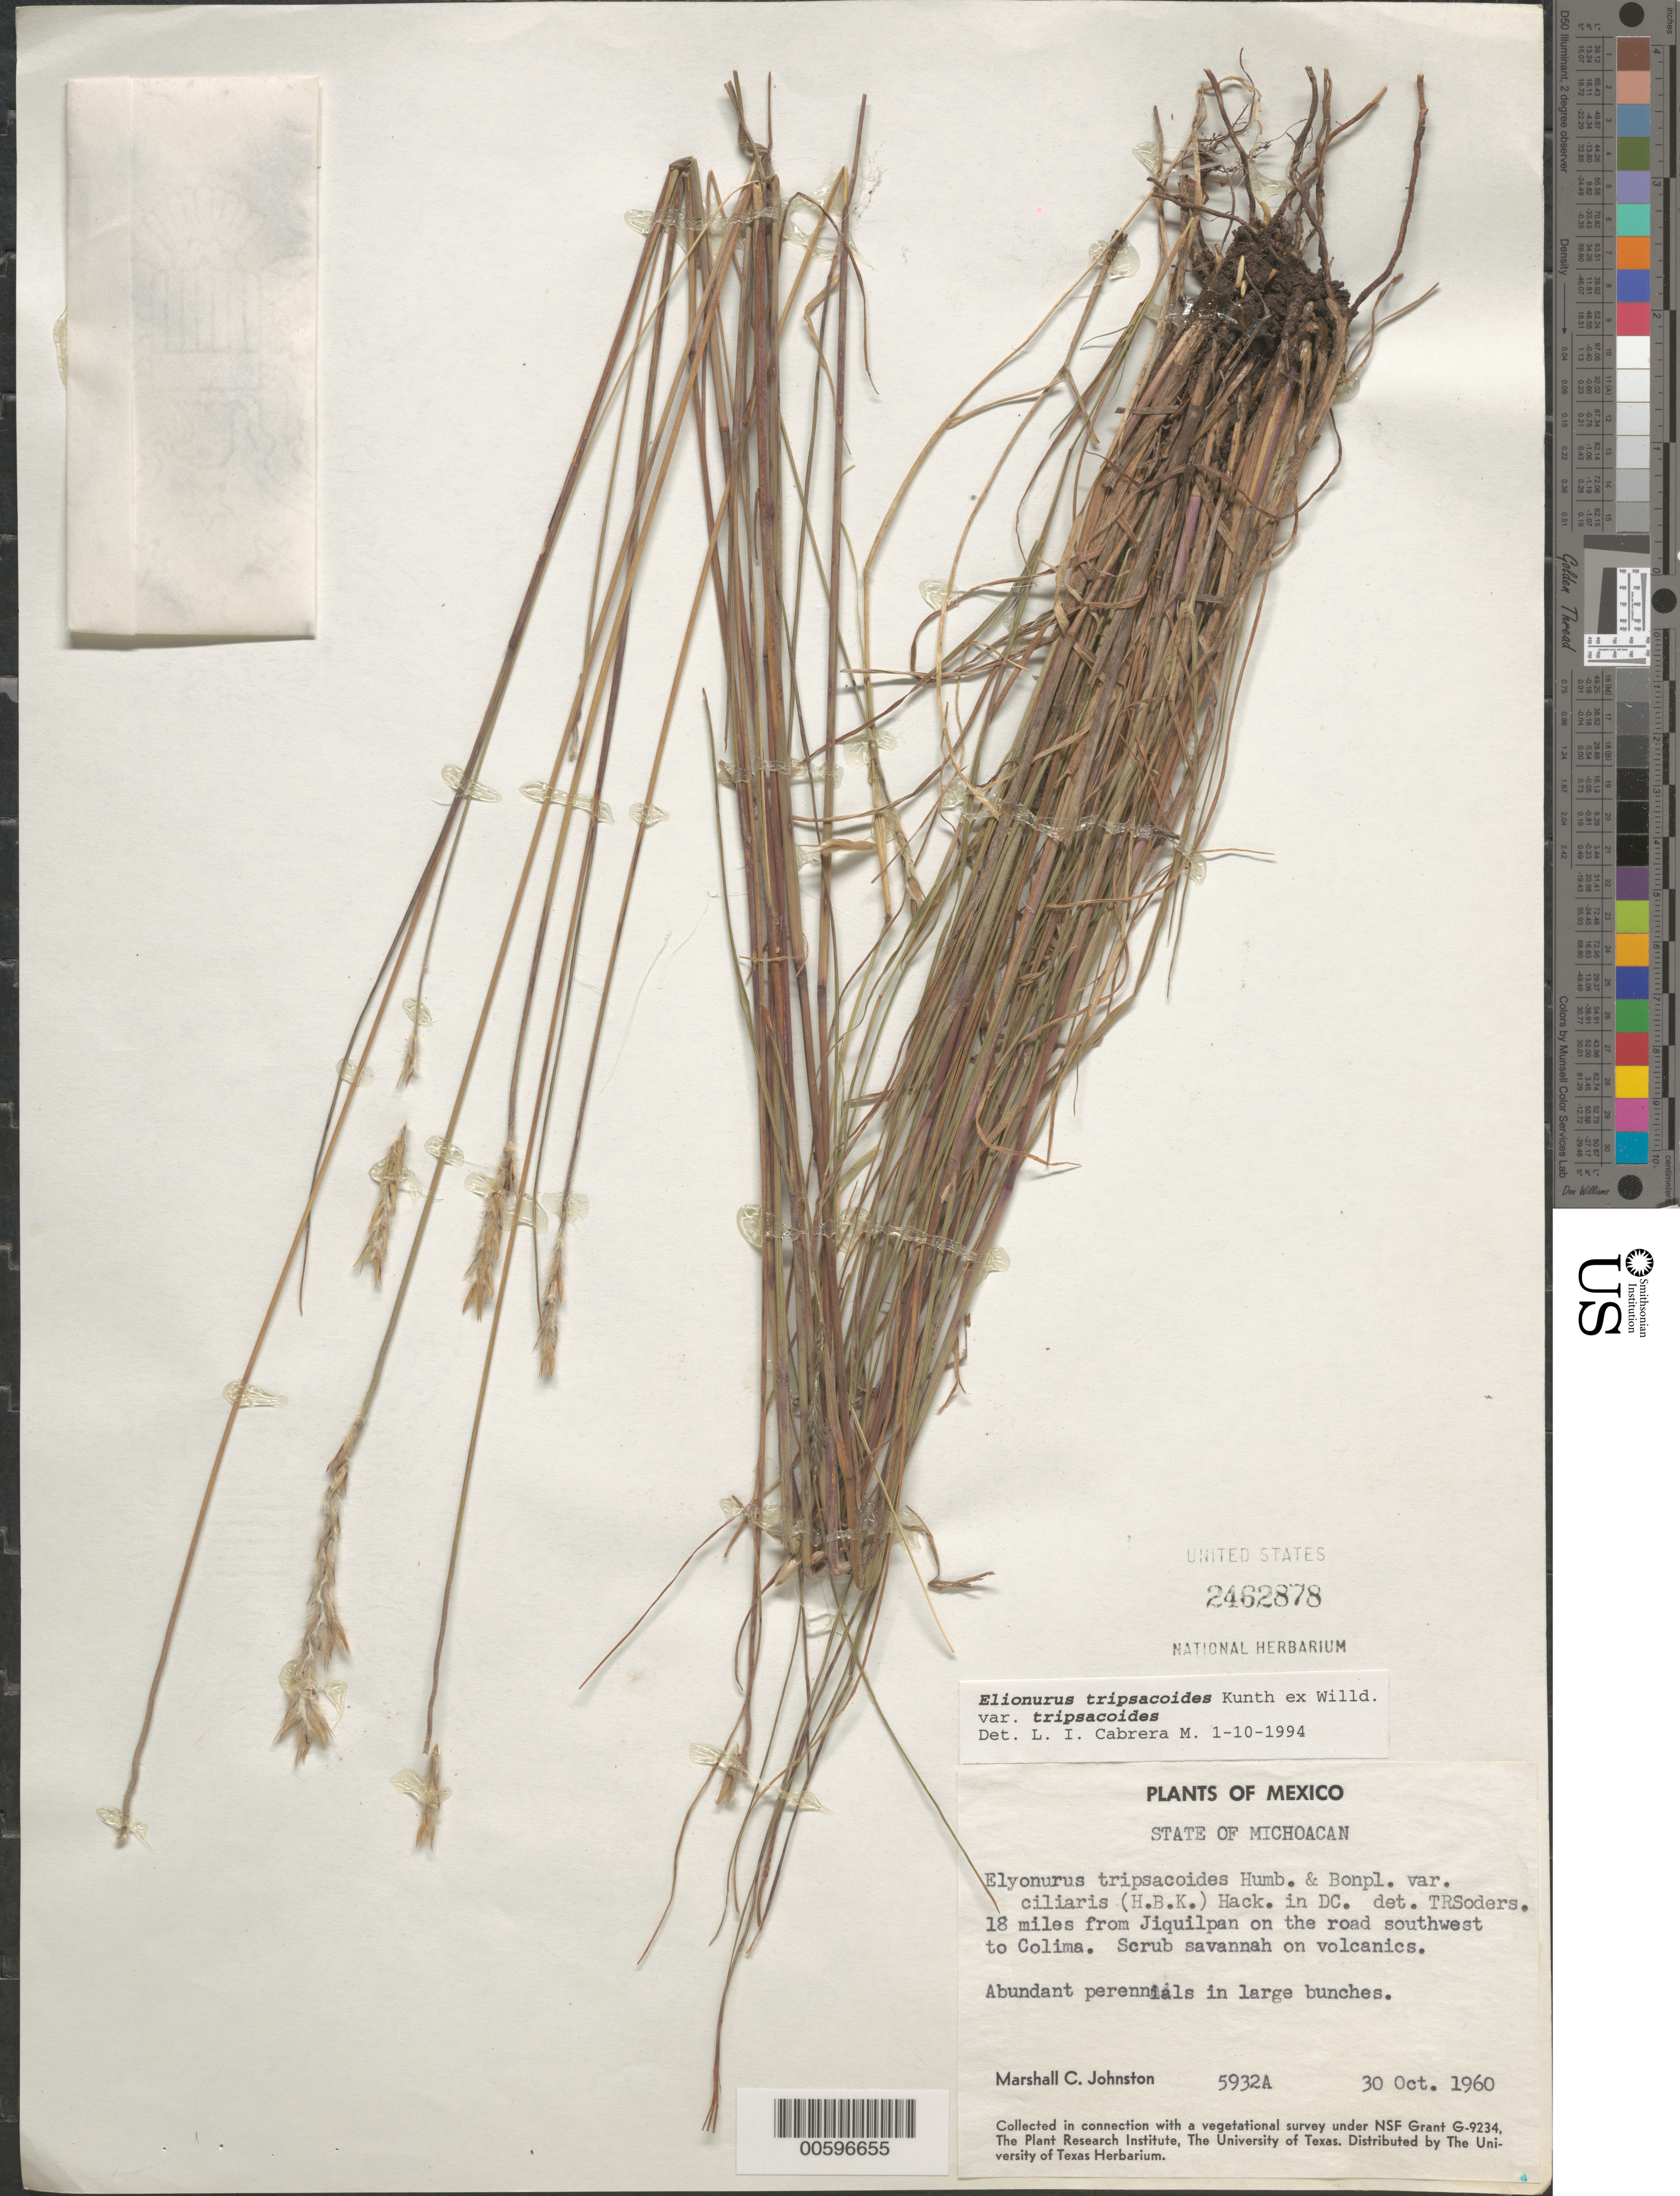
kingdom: Plantae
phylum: Tracheophyta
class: Liliopsida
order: Poales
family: Poaceae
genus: Elionurus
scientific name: Elionurus tripsacoides var. tripsacoides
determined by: Cabrera M., L. I.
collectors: M. Johnston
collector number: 5932A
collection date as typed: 30 Oct 1960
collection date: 1960-10-30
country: Mexico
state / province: Michoacán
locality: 18 mi from Jiquilpan on the road SW to Colima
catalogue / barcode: US 2462878